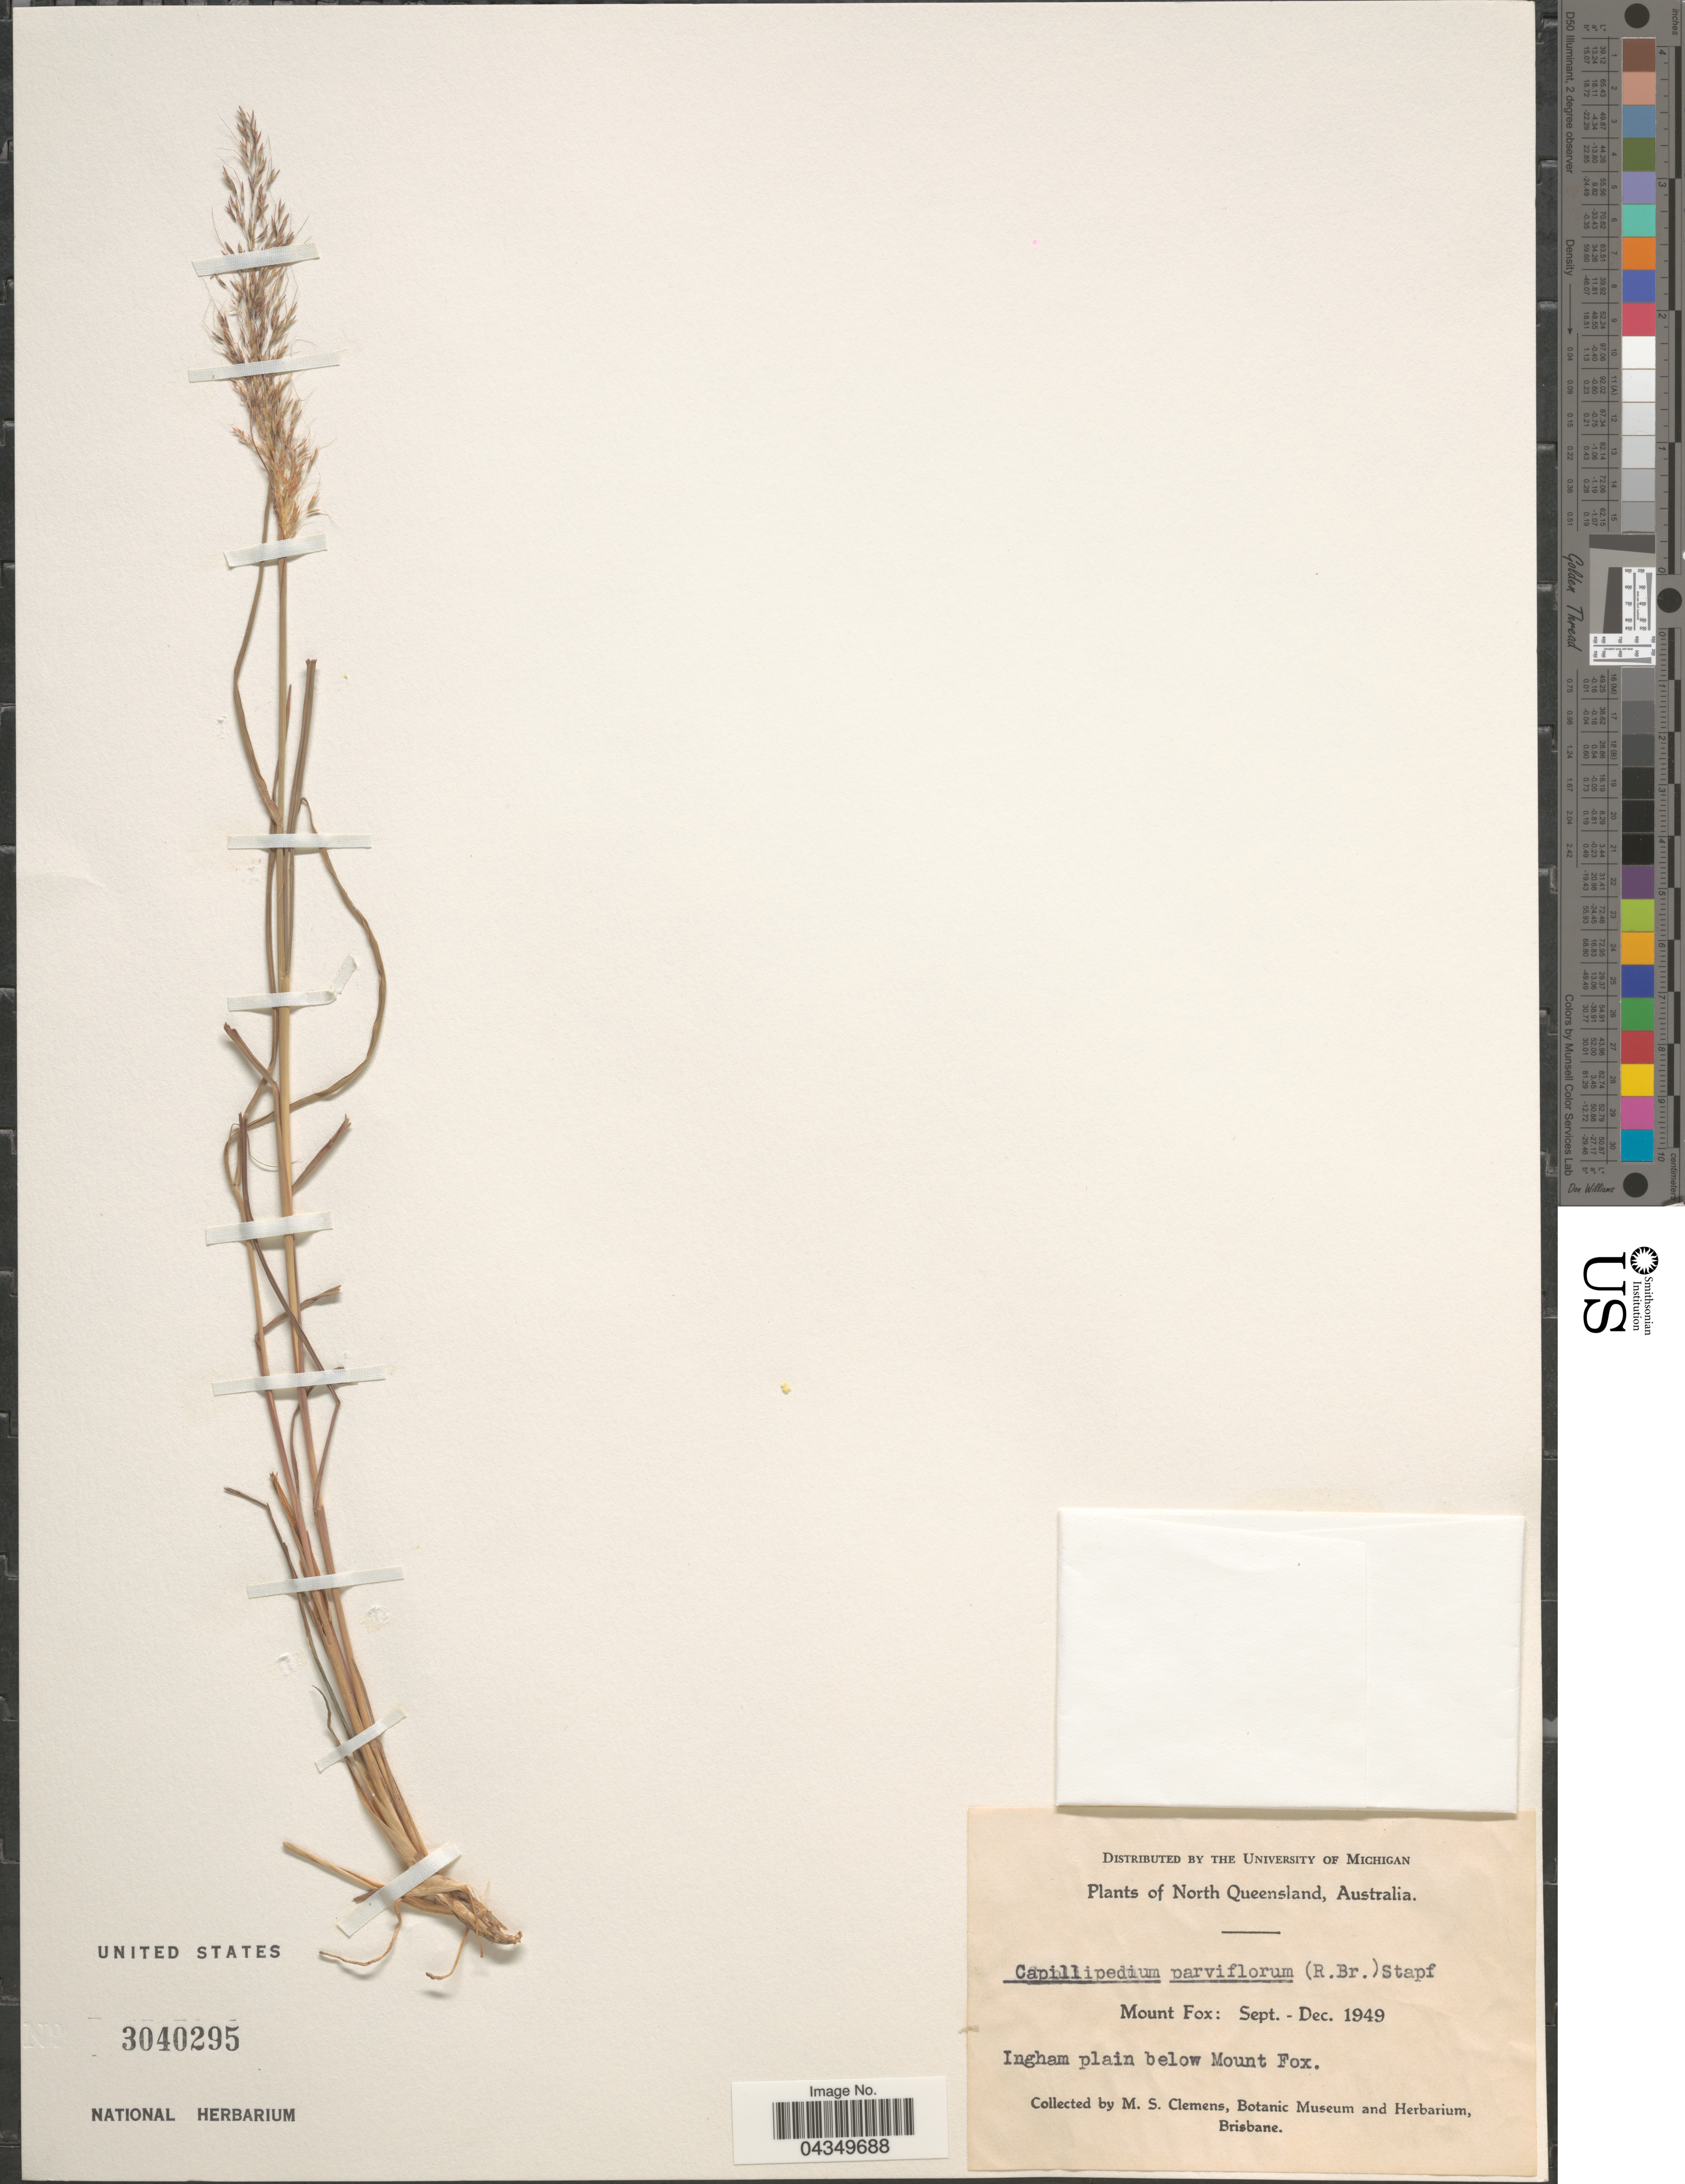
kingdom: Plantae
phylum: Tracheophyta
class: Liliopsida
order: Poales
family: Poaceae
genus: Capillipedium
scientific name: Capillipedium parviflorum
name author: (R. Br.) Stapf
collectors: M. S. Clemens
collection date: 1949-09/1949-12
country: Australia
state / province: Queensland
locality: North Queensland. Mount Fox. Ingham plain below Mount Fox.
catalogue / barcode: US 3040295